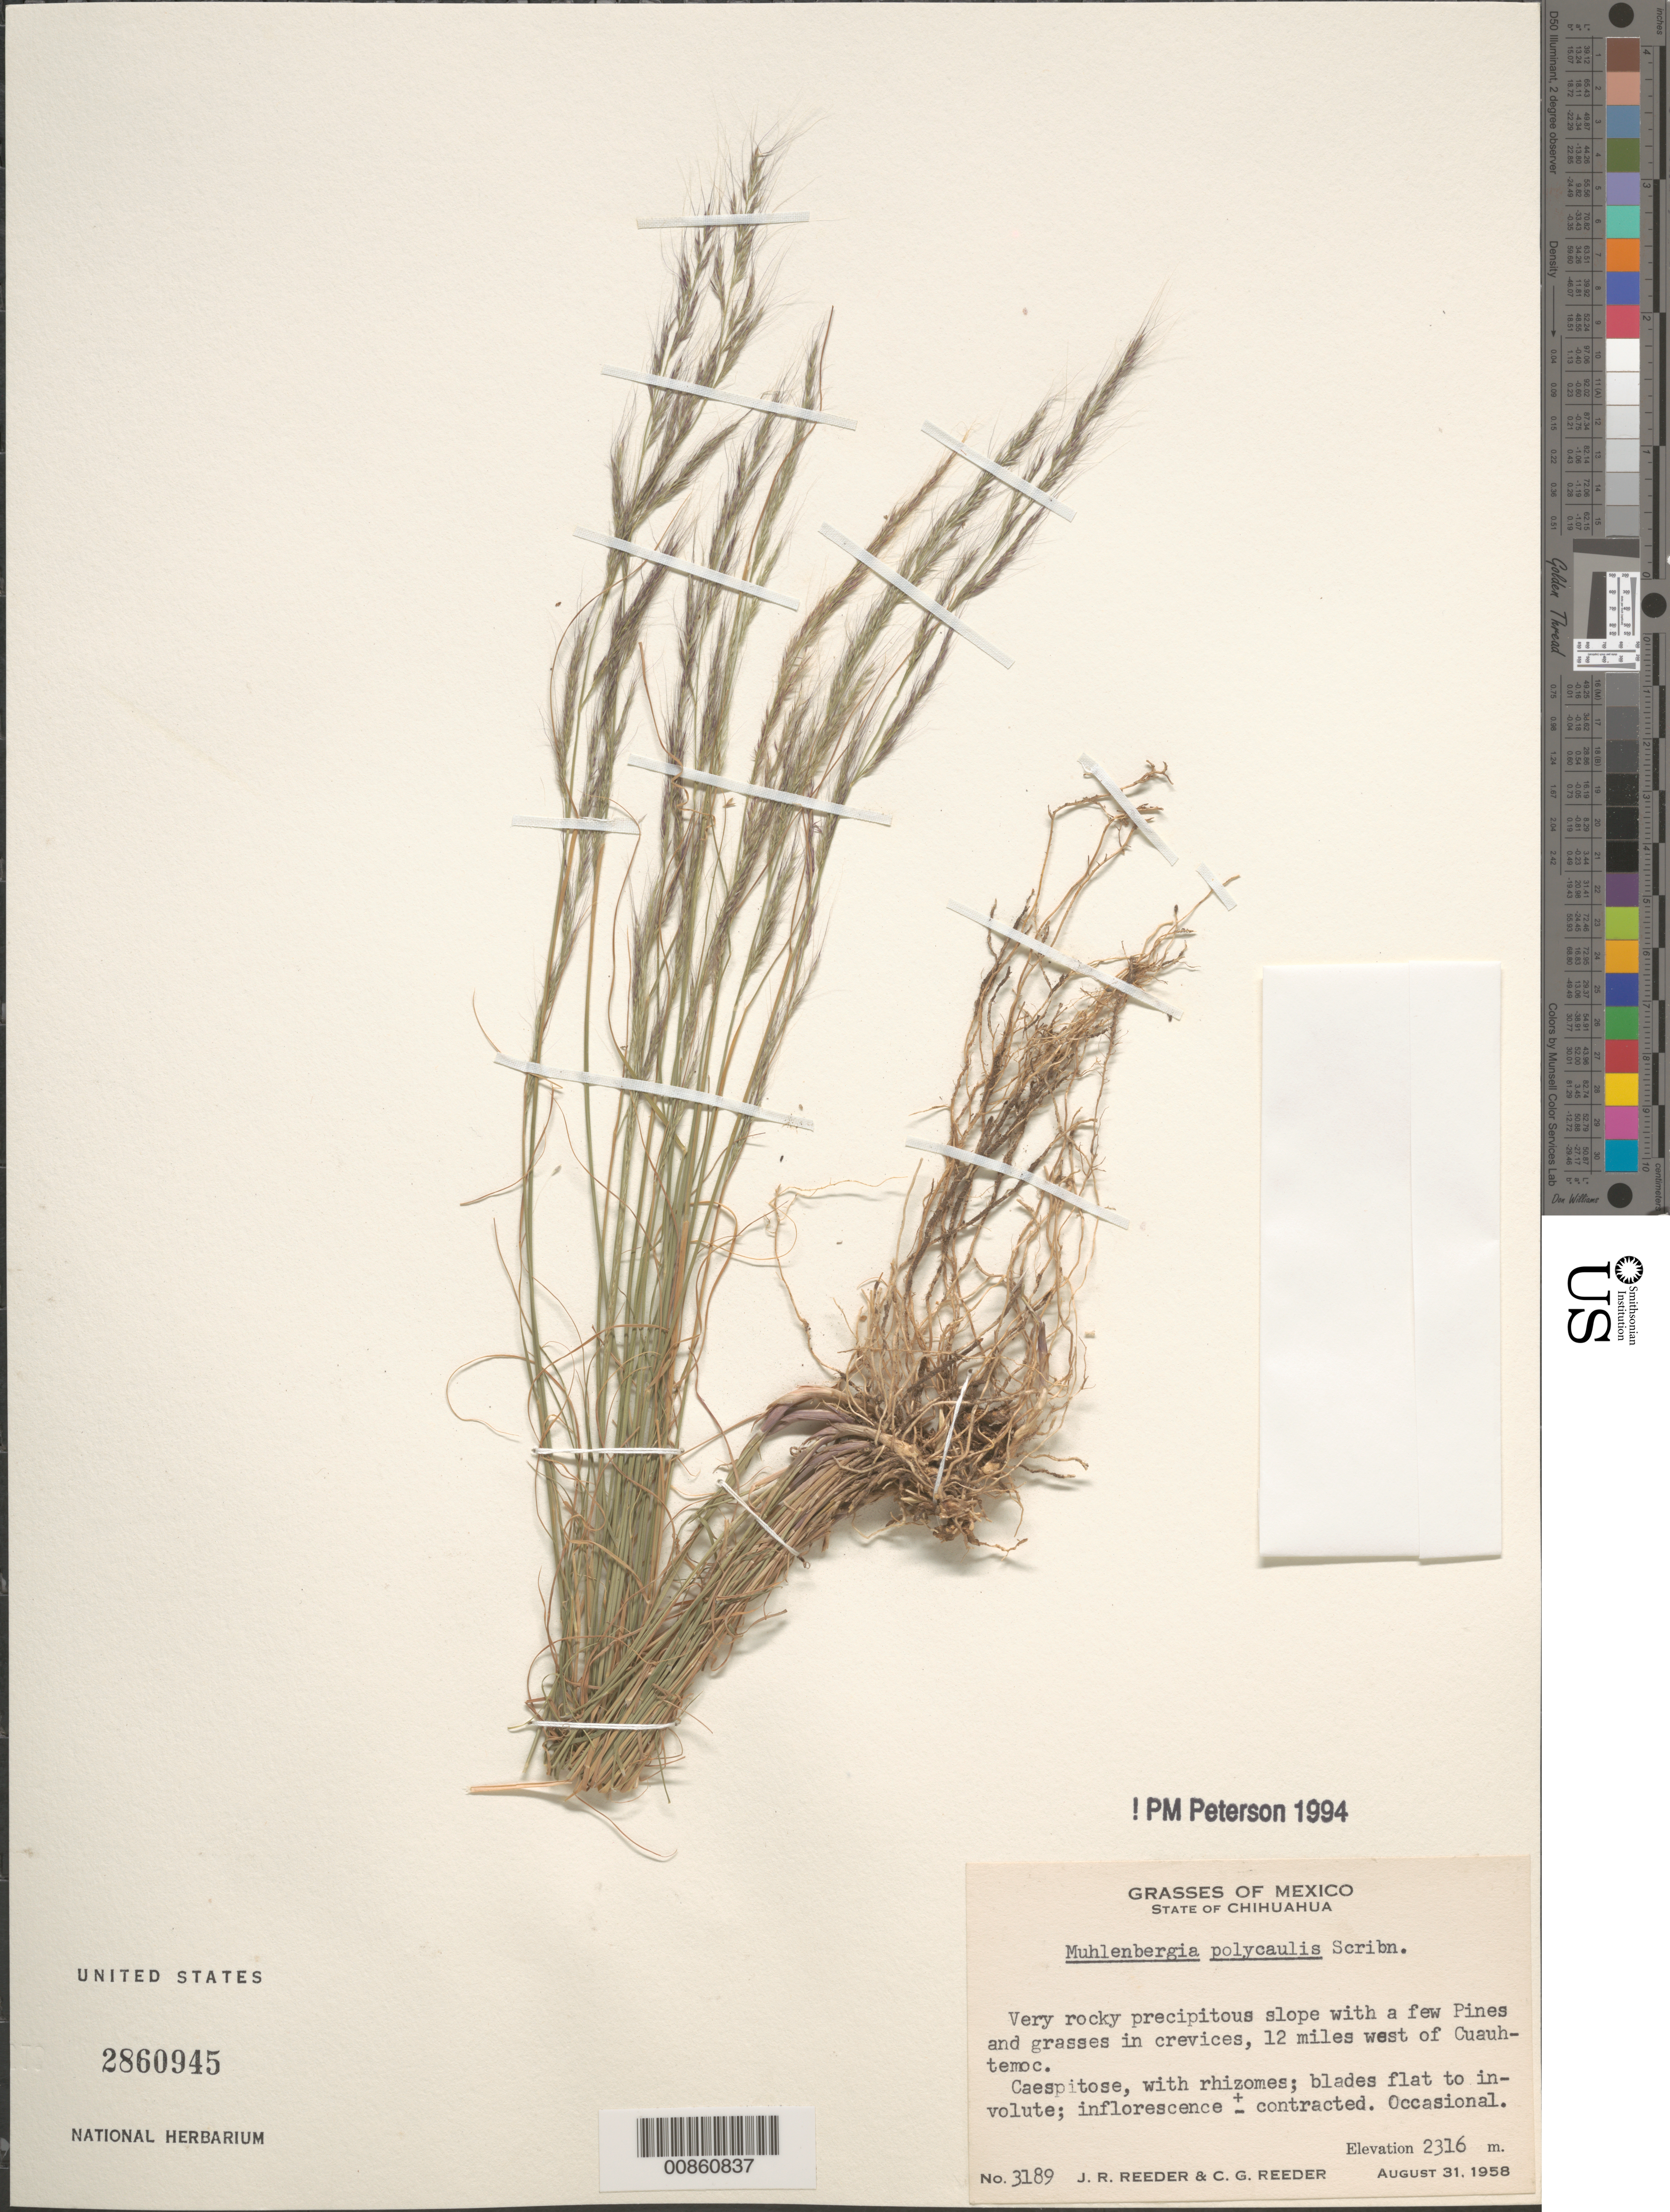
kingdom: Plantae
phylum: Tracheophyta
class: Liliopsida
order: Poales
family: Poaceae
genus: Muhlenbergia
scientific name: Muhlenbergia polycaulis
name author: Scribn.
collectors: C. G. Reeder & J. R. Reeder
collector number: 3189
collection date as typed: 31 Aug 1958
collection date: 1958-08-31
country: Mexico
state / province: Chihuahua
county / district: Cuauhtémoc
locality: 12 mi W of Cuauhtémoc, mpio. Cuauhtémoc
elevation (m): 2128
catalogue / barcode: US 2860945